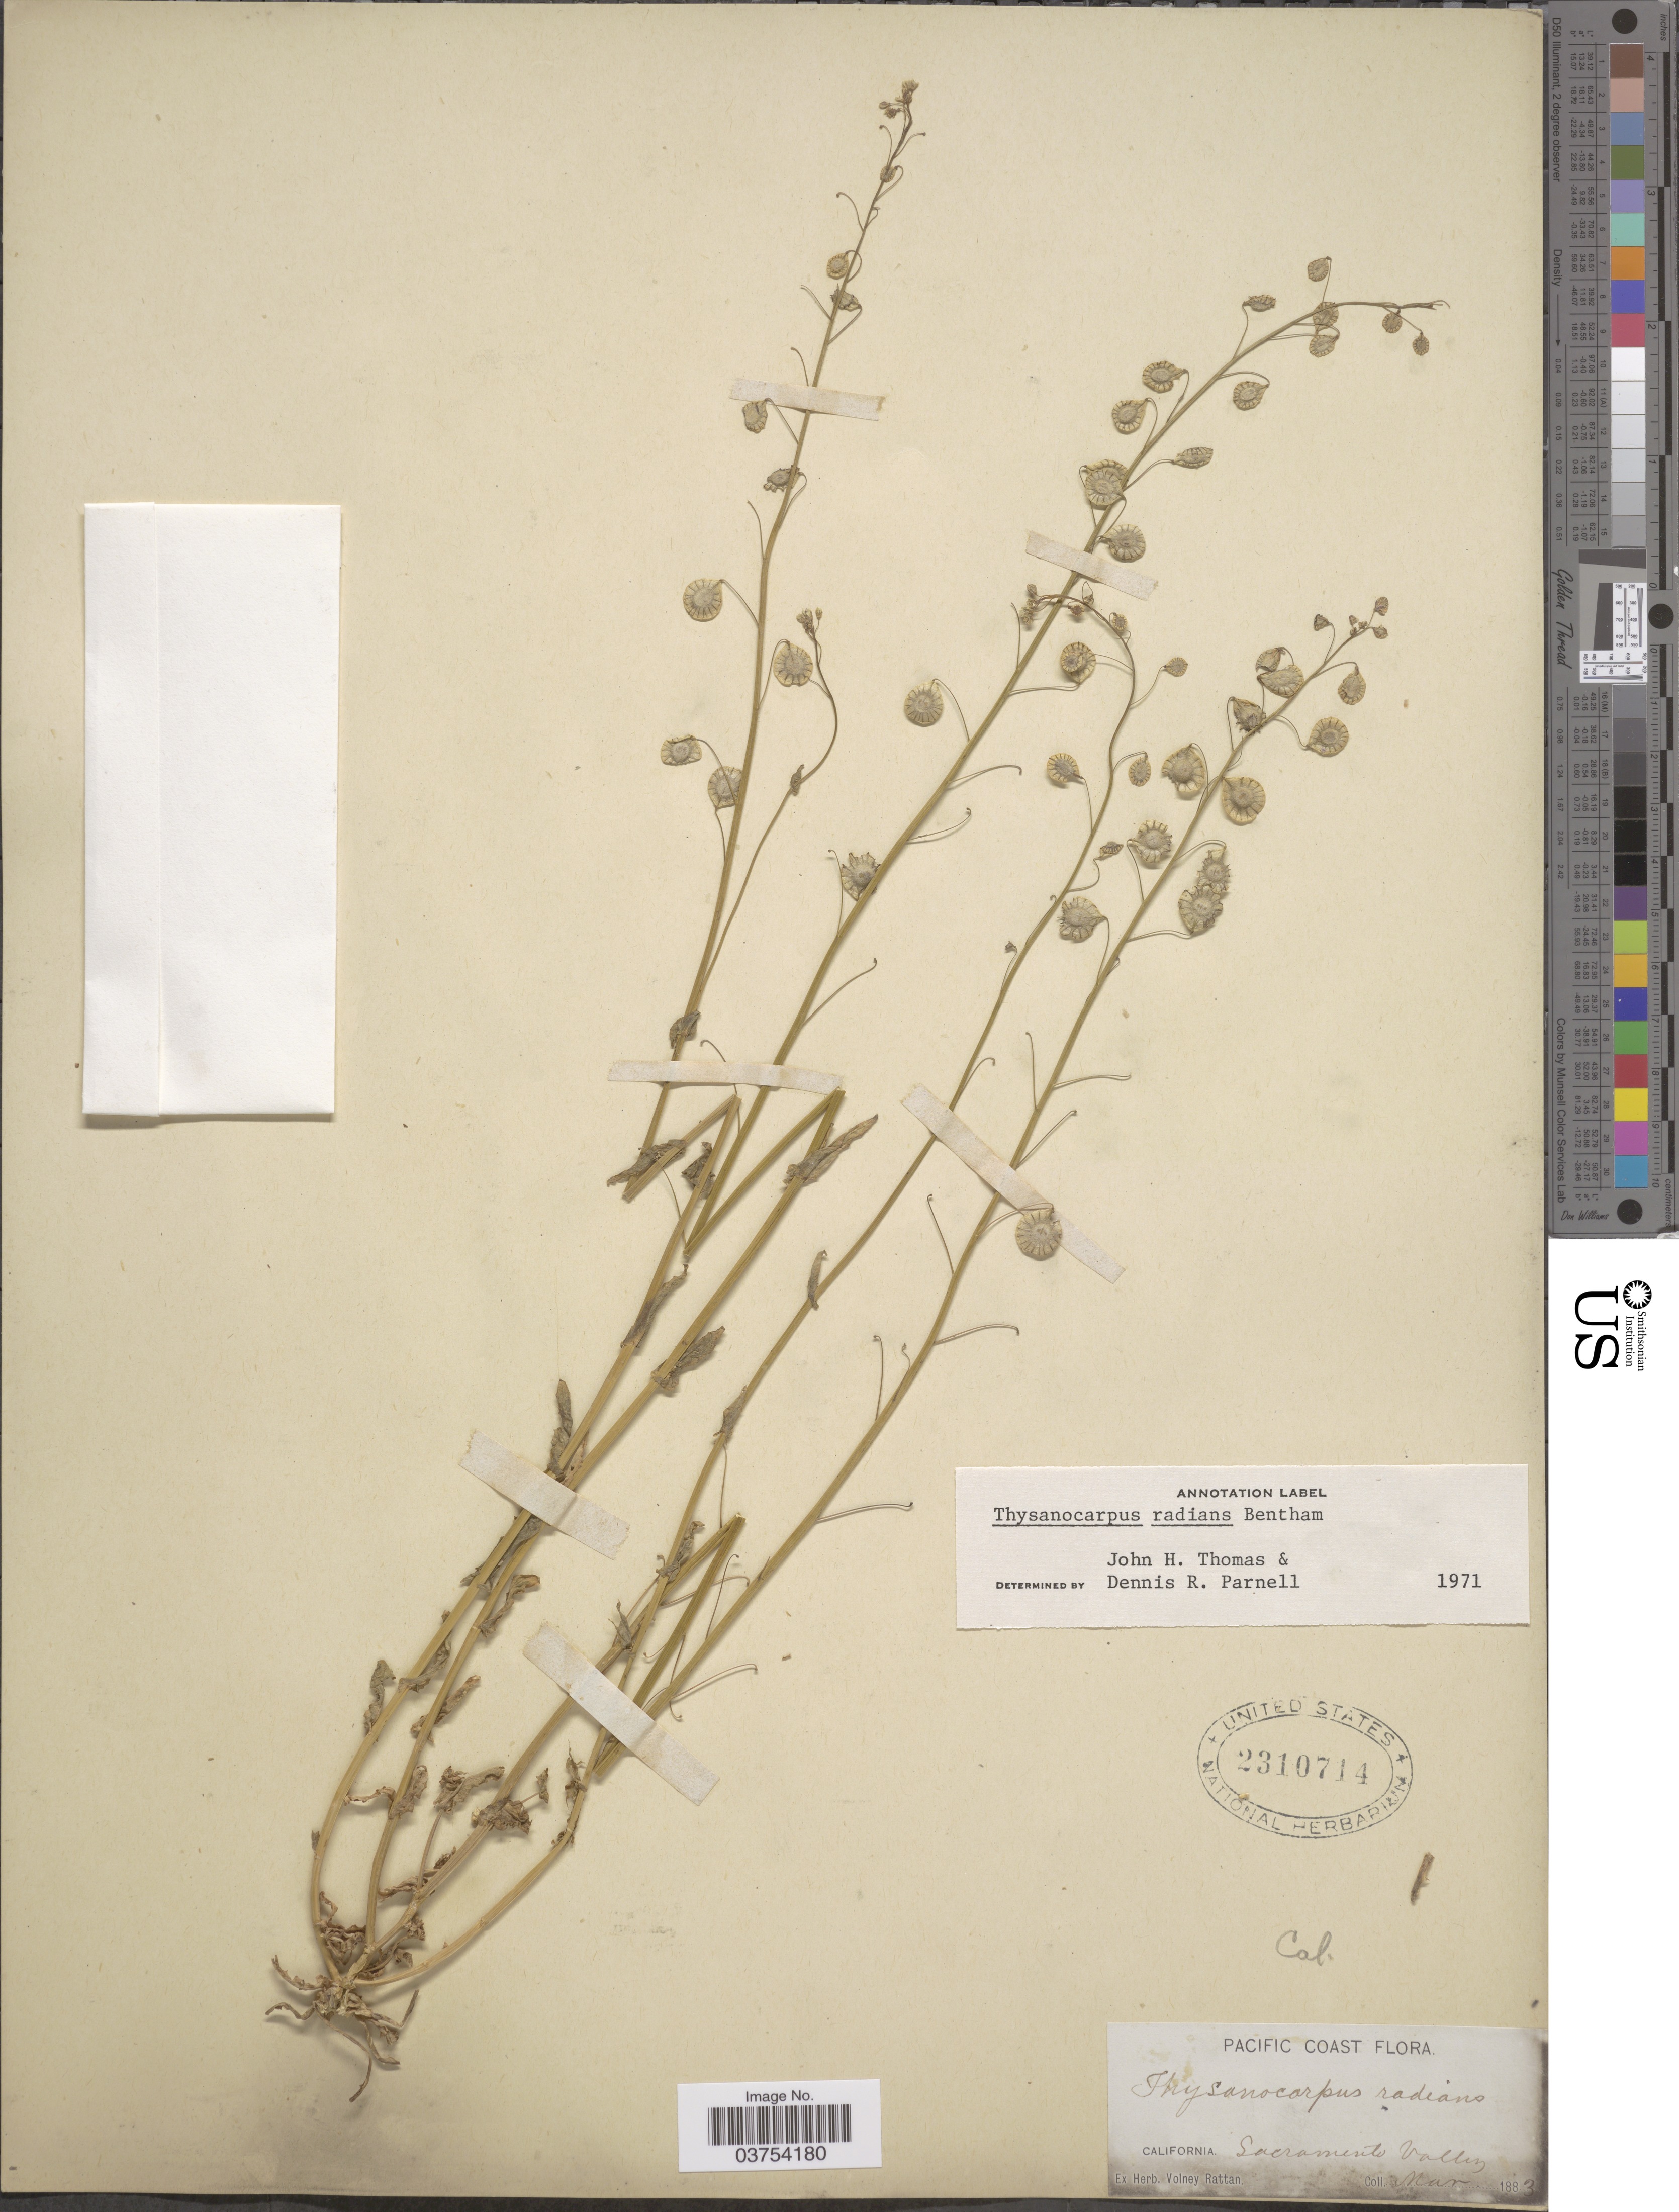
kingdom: Plantae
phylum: Tracheophyta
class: Magnoliopsida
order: Brassicales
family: Brassicaceae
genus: Thysanocarpus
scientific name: Thysanocarpus radians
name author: Benth.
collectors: ex herb. Voiney Rattan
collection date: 1883-03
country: United States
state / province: California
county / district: Sacramento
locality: Pacific Coast. Sacramento Valley.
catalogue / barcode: US 2310714